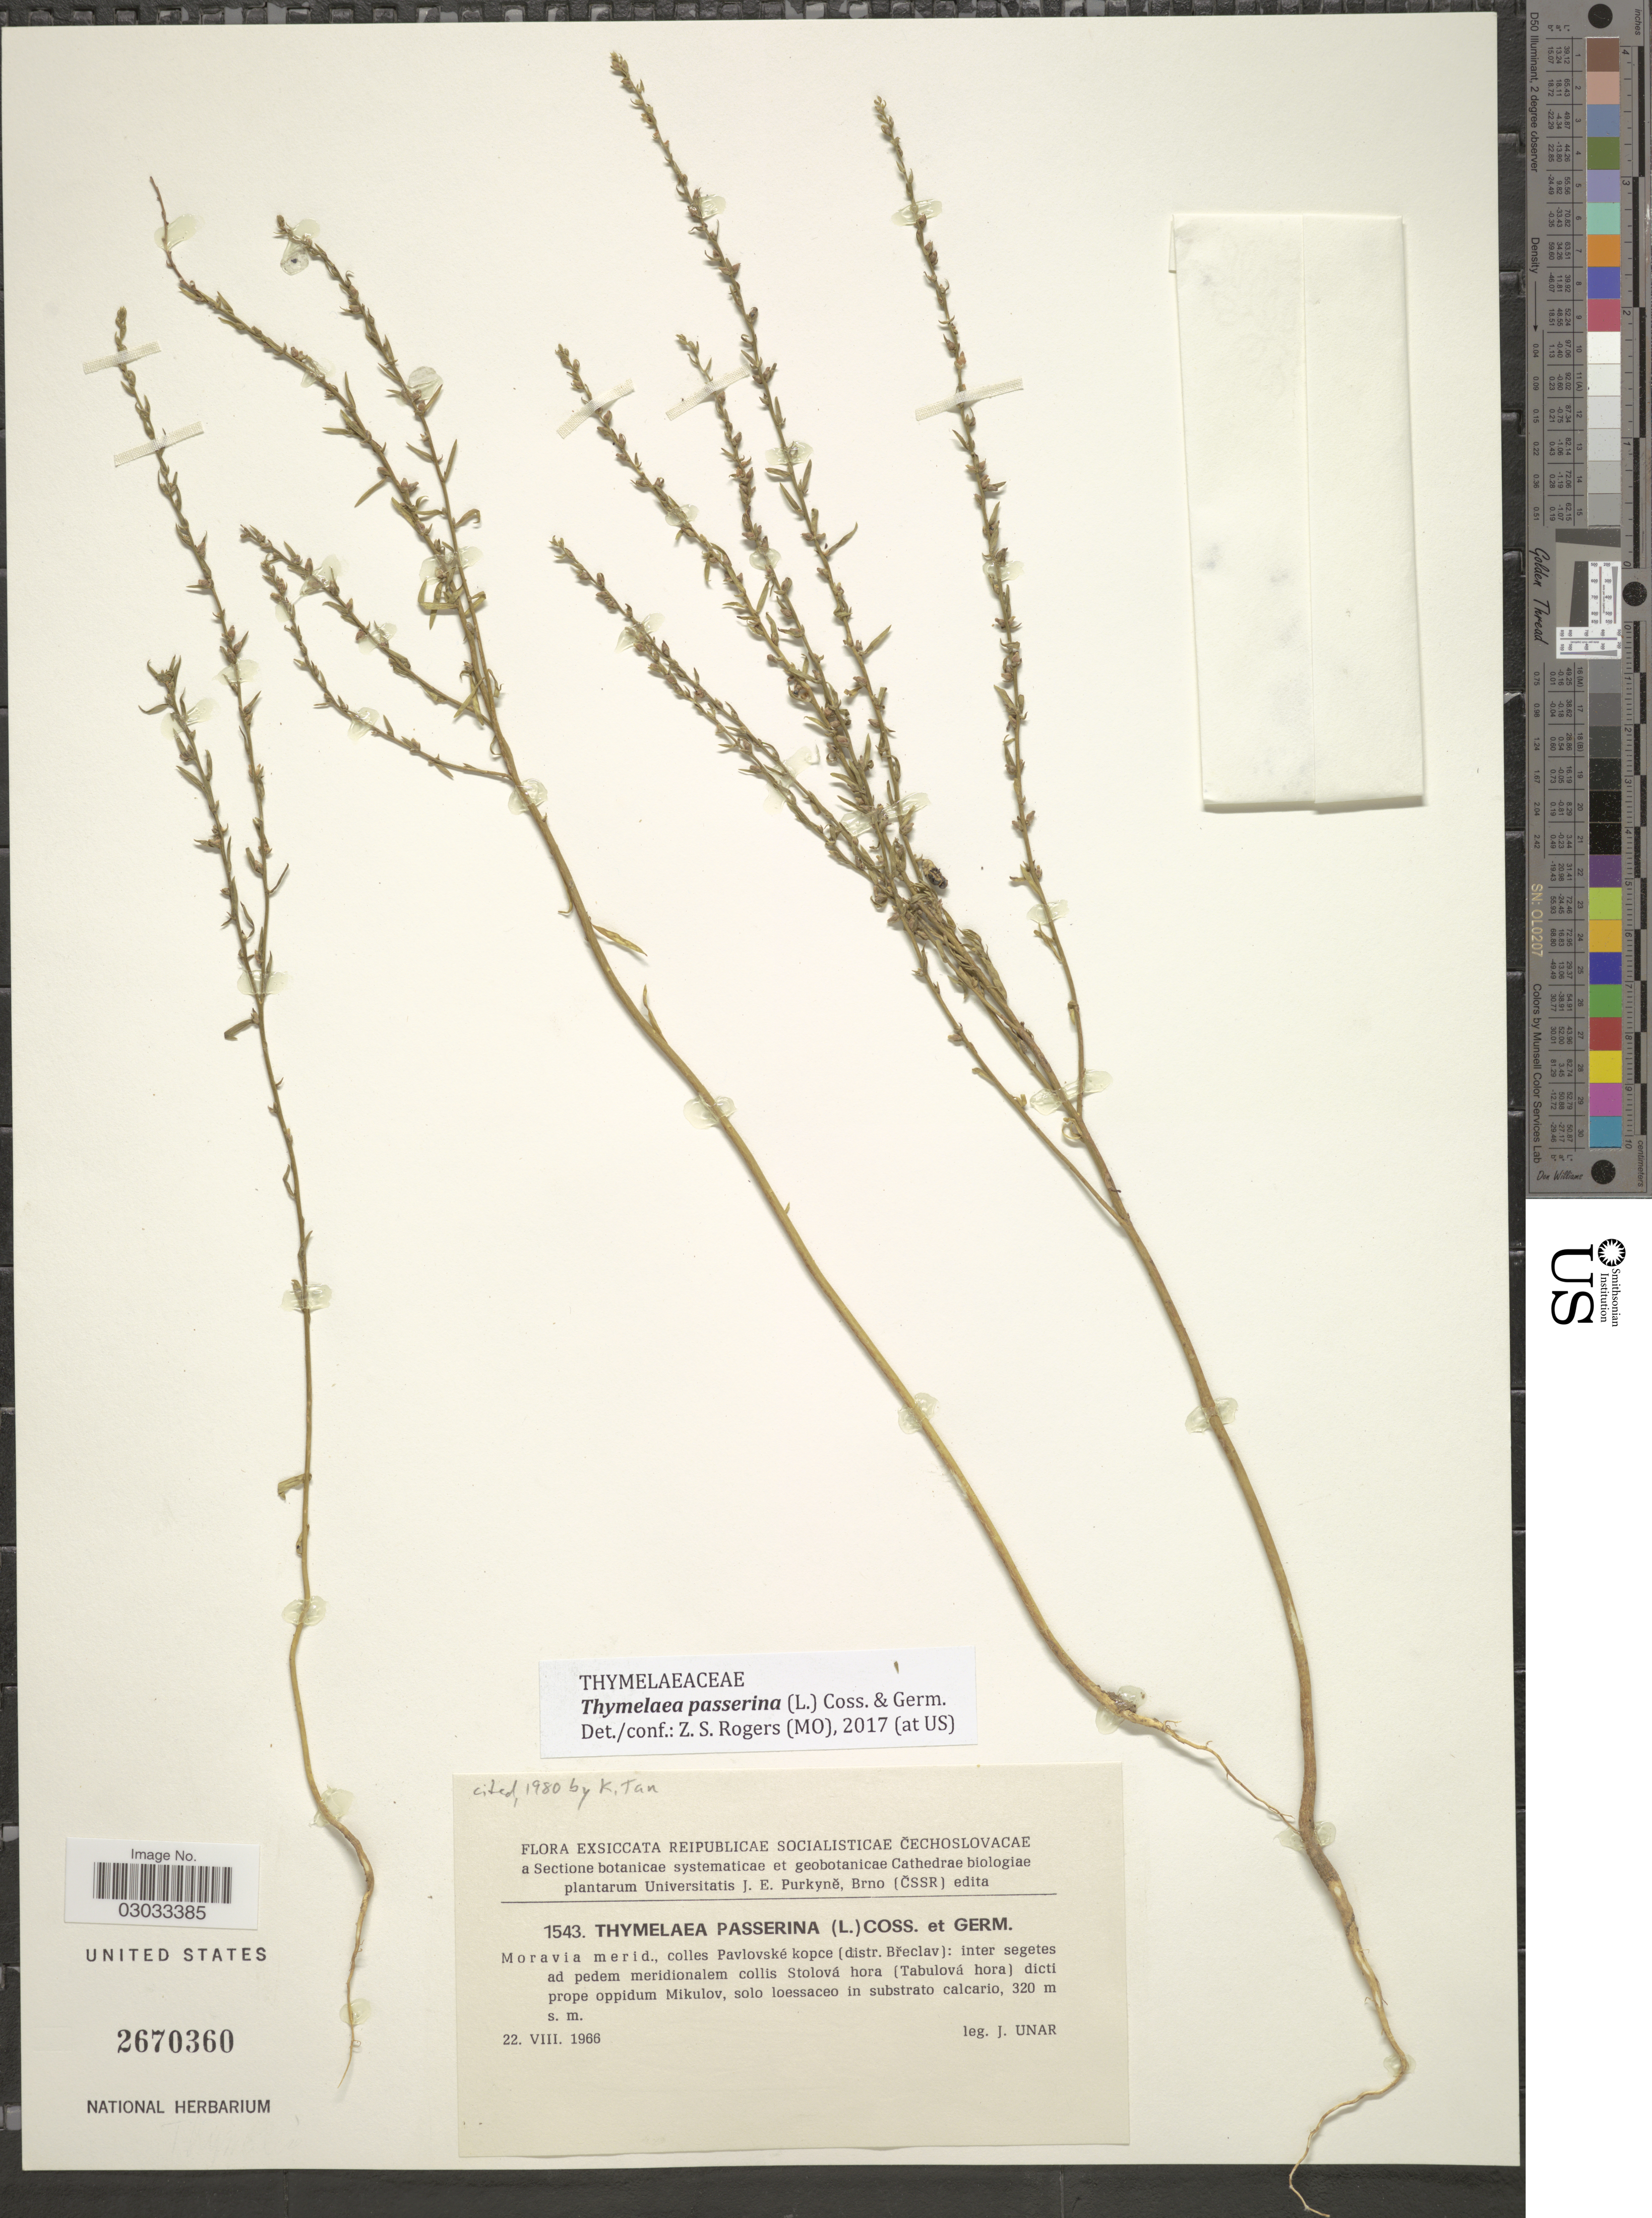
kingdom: Plantae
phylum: Tracheophyta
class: Magnoliopsida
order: Malvales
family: Thymelaeaceae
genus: Thymelaea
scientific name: Thymelaea passerina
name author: (L.) Coss. & Germ.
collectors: J. Unar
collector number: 1543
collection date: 1966-08-22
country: Czechia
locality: Reipublicae Socialisticae Cechoslovacae. Moravia merid., colles Pavlovské kopce (distr. Breclav): inter segetes ad pedem meridionalem collis Stolová hora (Tabulová hora) dicti prope oppidum Mikulov, solo loessaceo in substrato calcario.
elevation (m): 320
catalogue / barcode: US 2670360